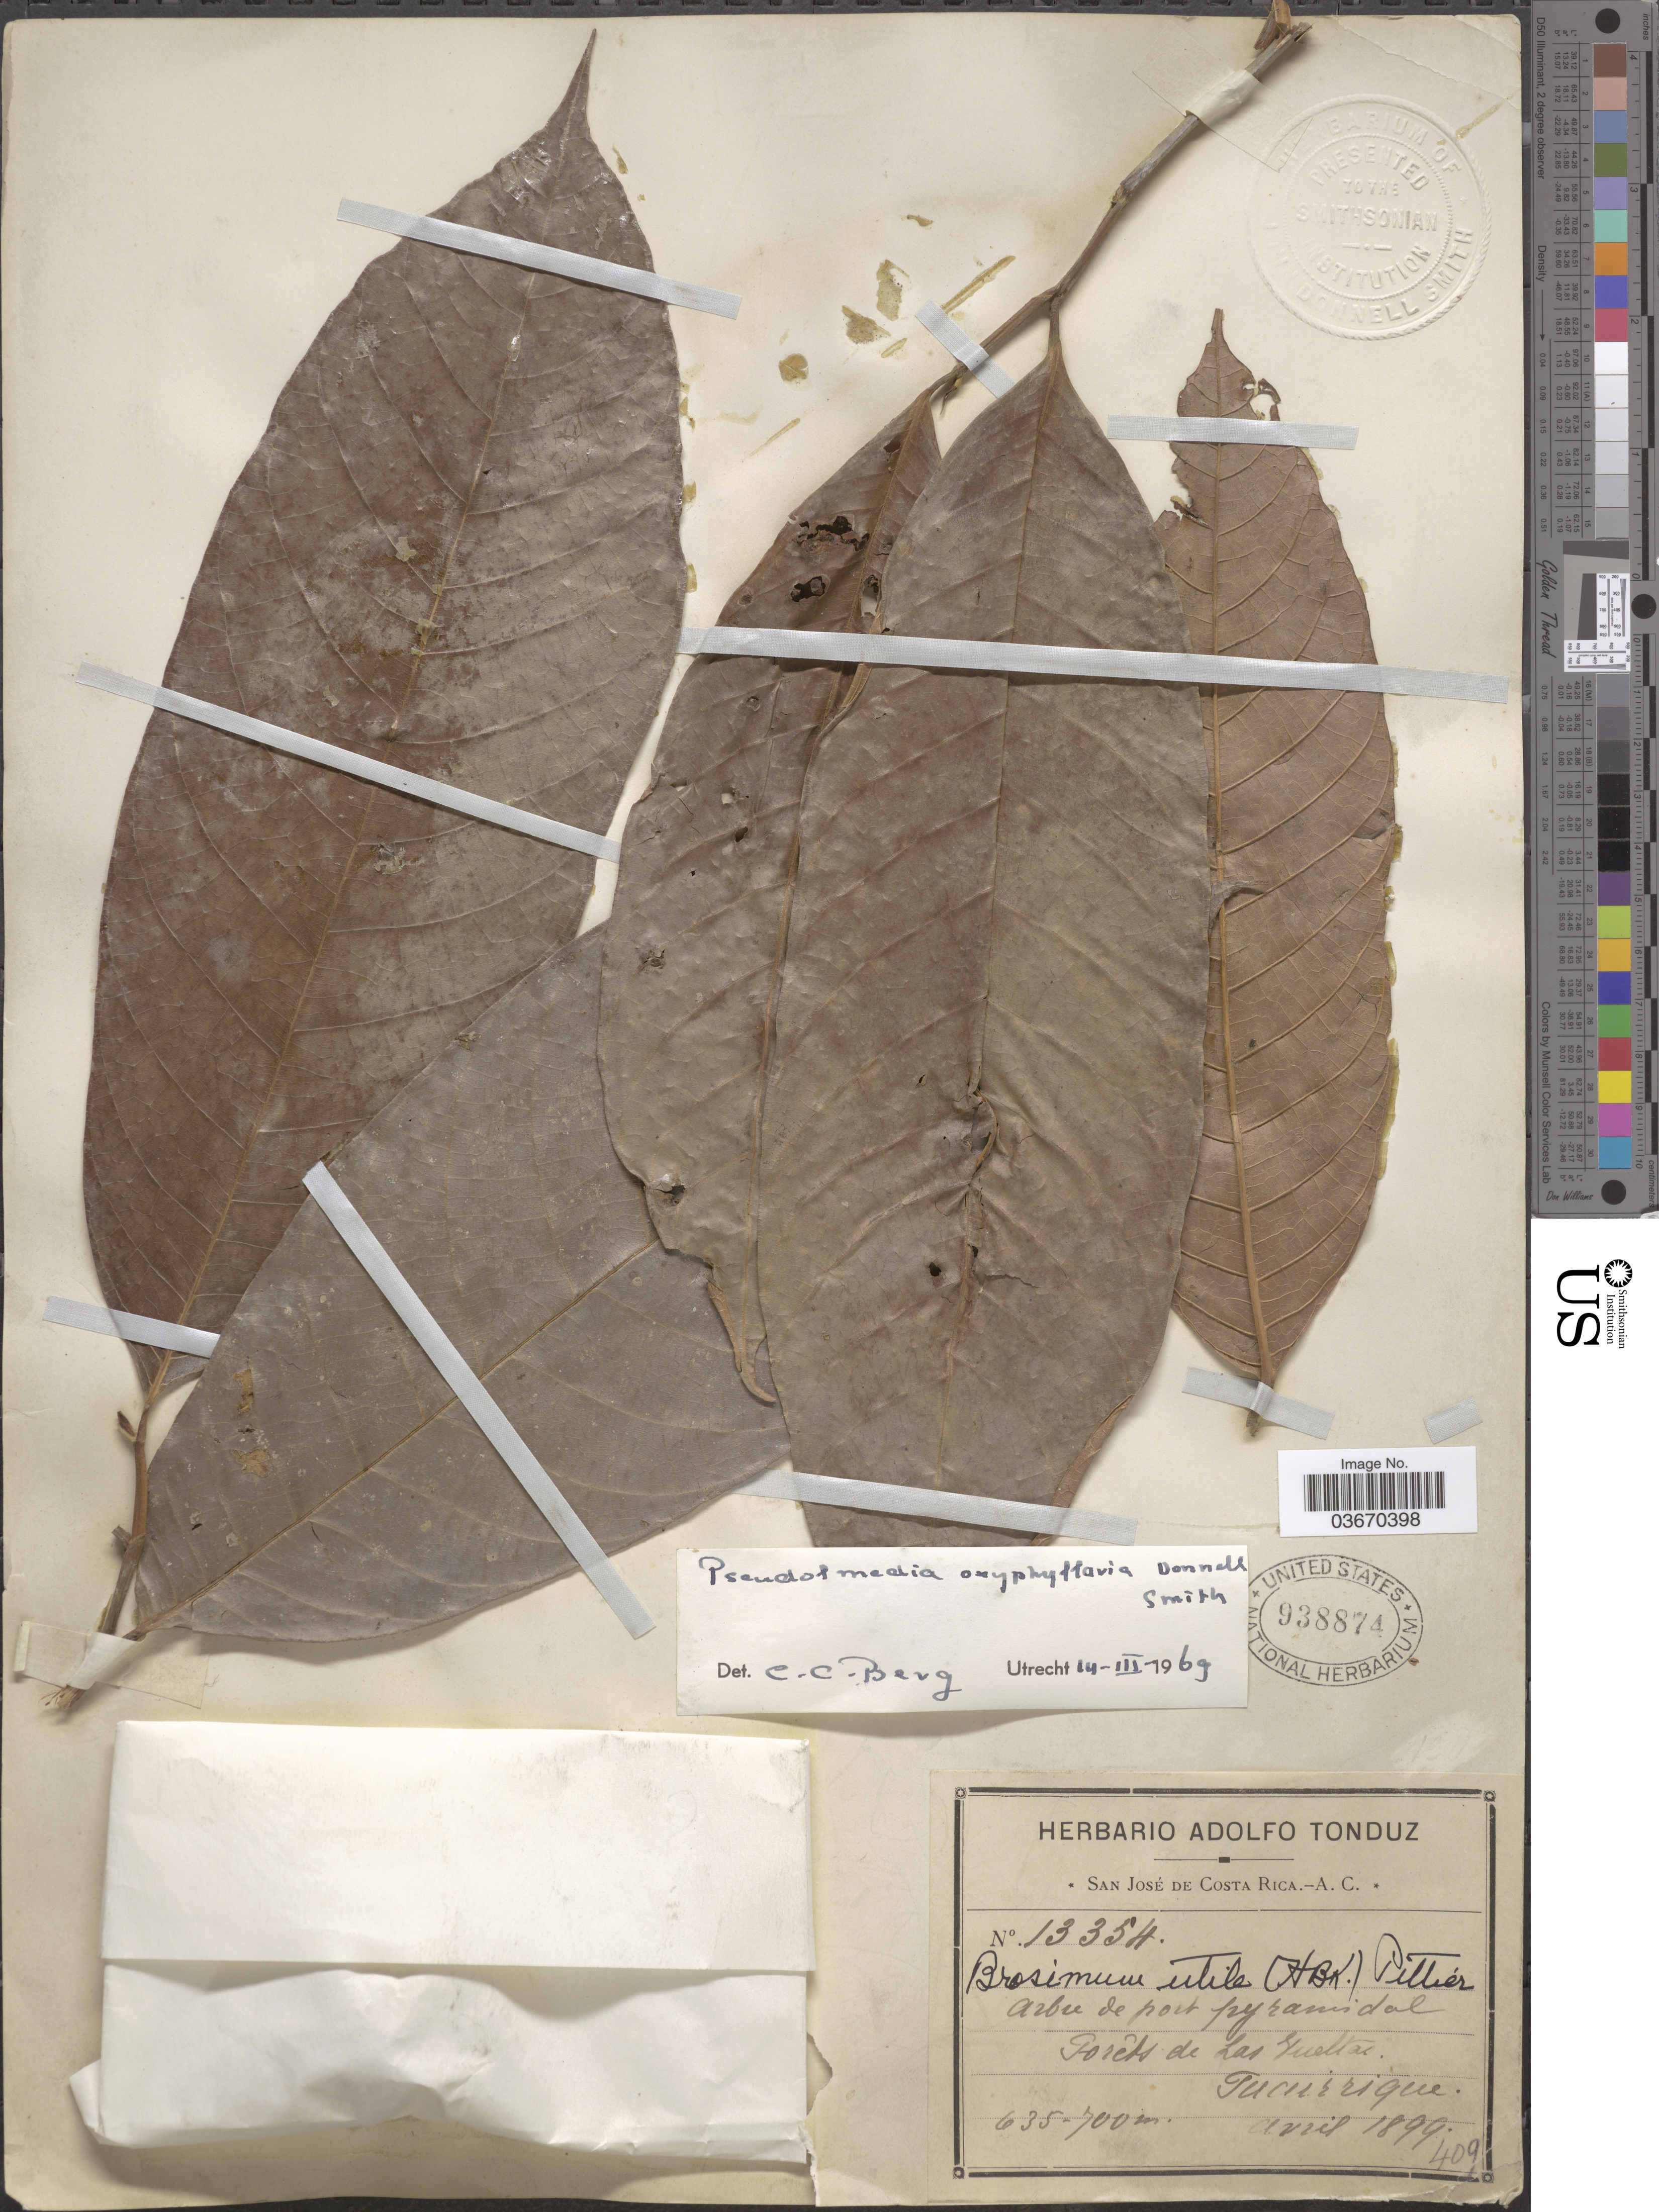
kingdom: Plantae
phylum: Tracheophyta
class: Magnoliopsida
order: Rosales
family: Moraceae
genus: Pseudolmedia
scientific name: Pseudolmedia oxyphyllaria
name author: Donn. Sm.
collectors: ex Herb. Adolfo Tonduz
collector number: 13354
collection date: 1899-04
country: Costa Rica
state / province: San José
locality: Forêts de Las Vueltas. Tucurrique.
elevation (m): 635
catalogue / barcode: US 938874